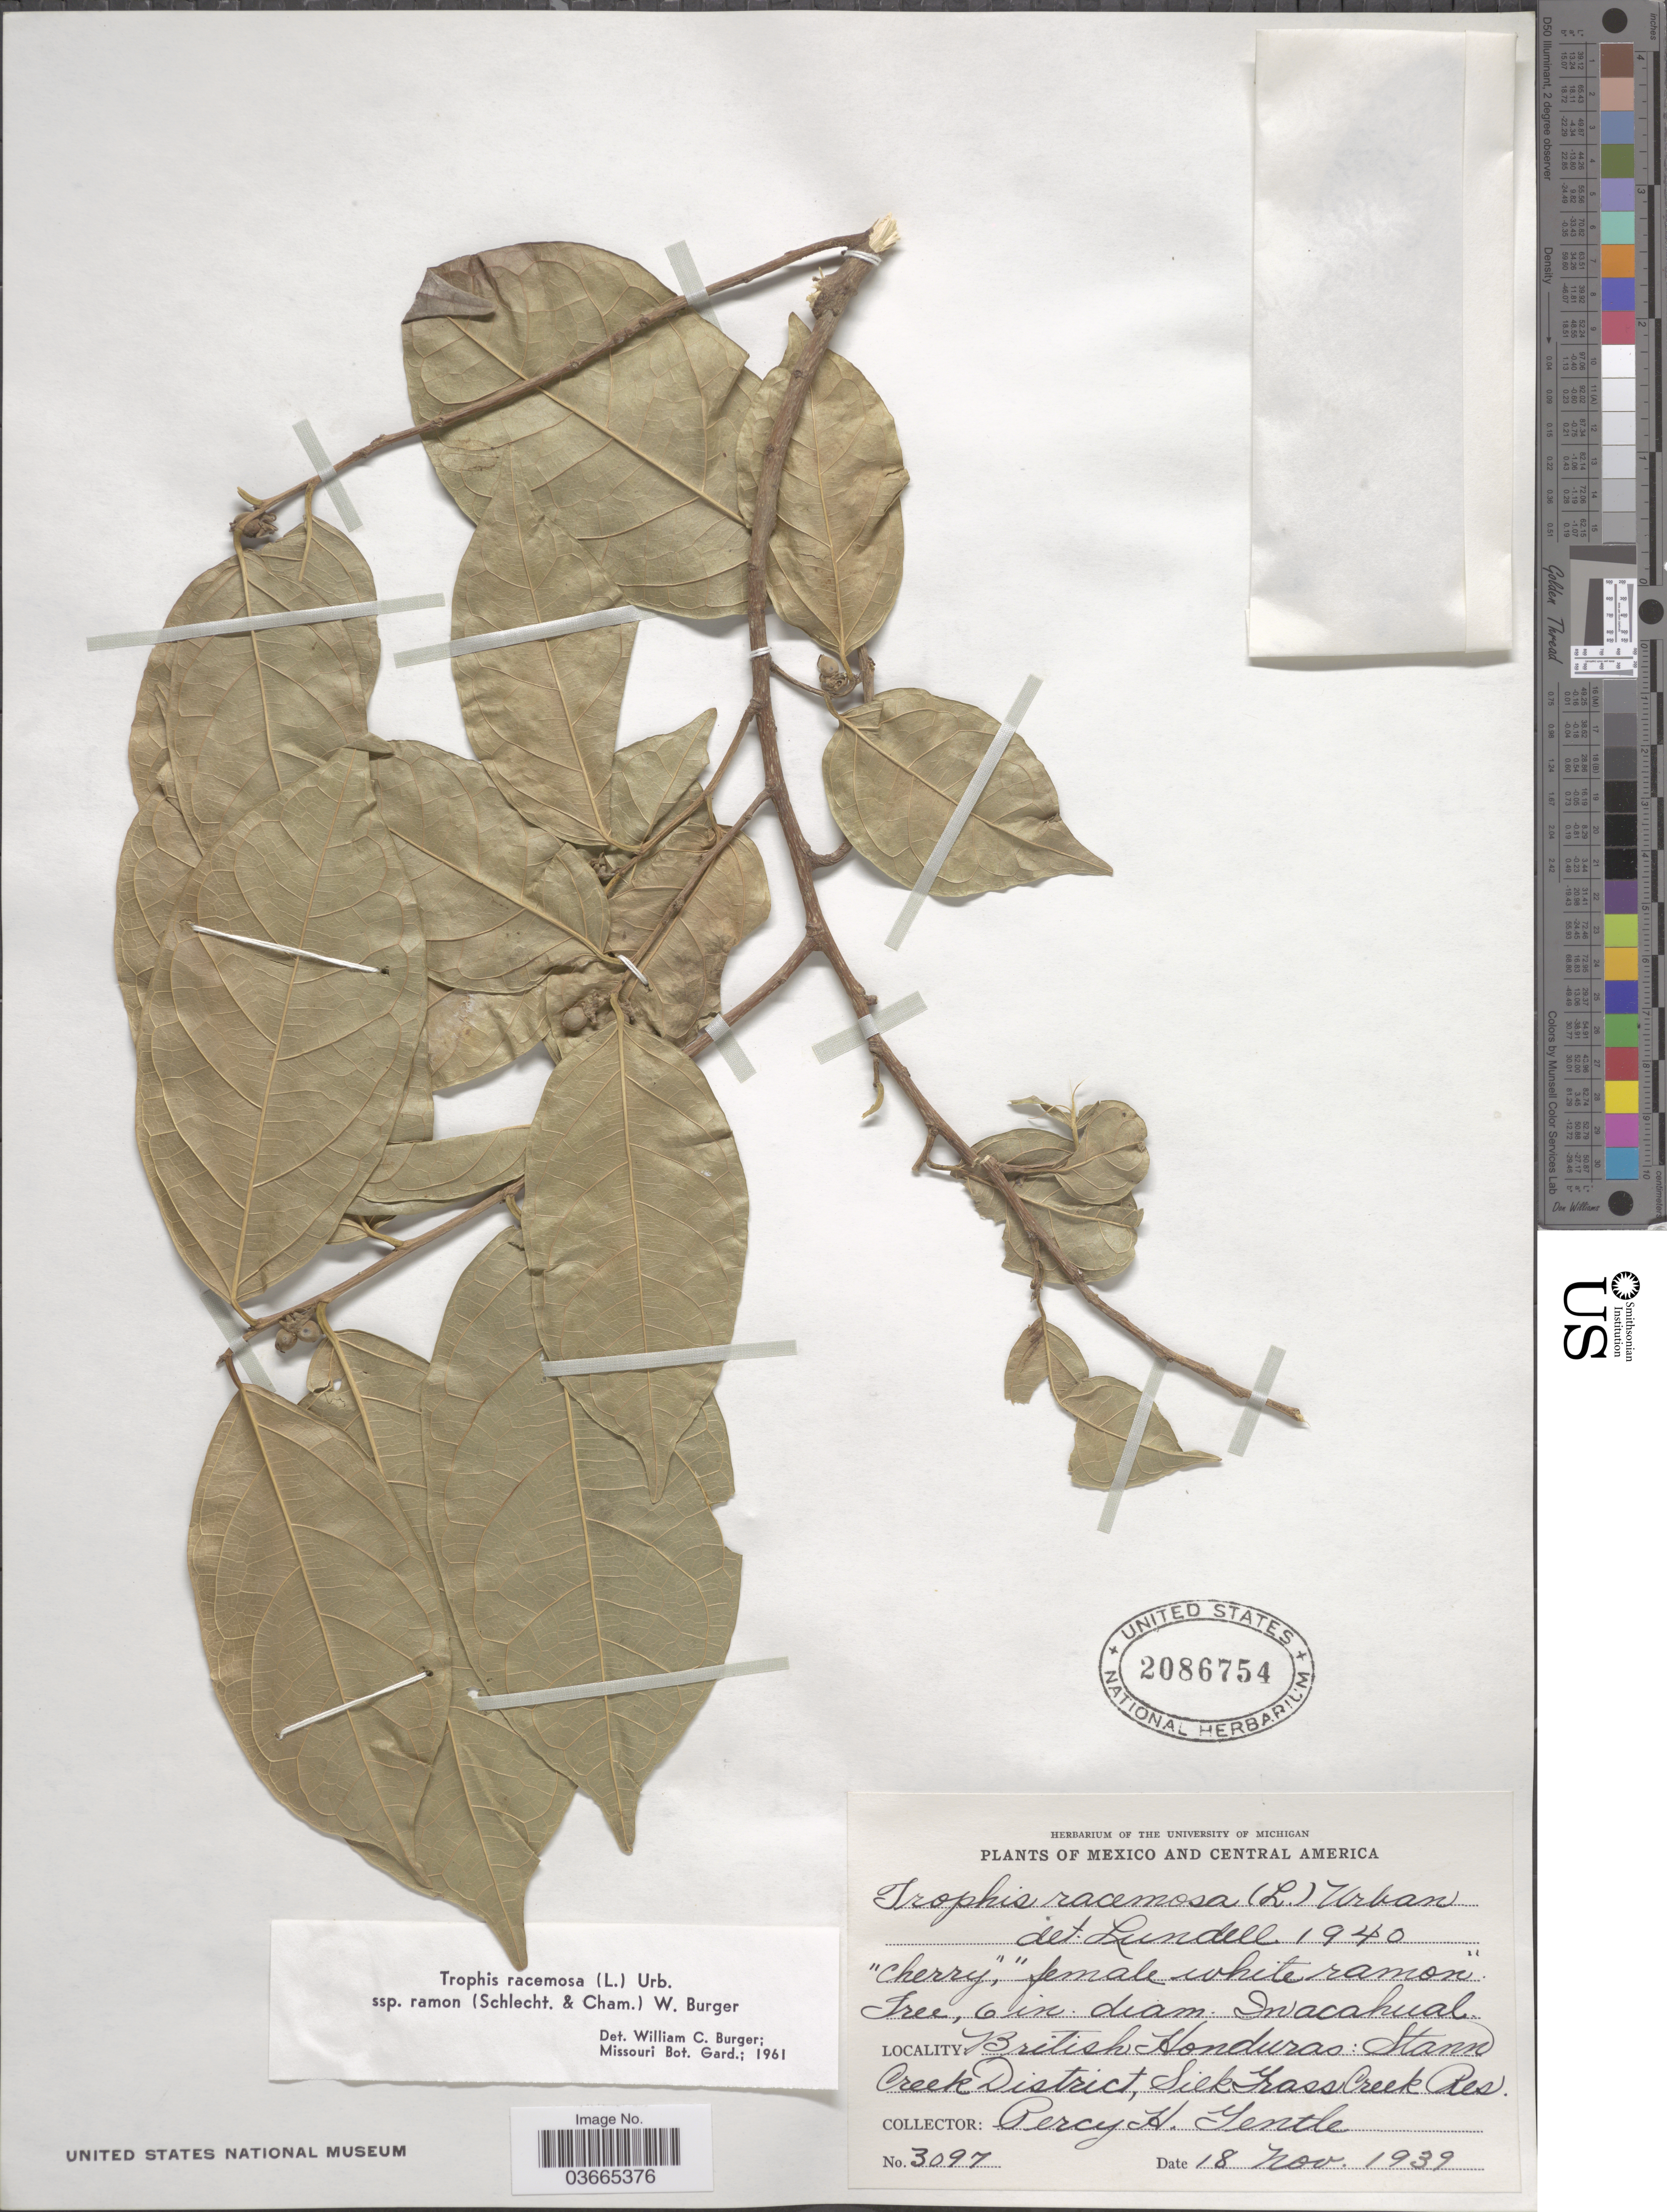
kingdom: Plantae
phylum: Tracheophyta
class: Magnoliopsida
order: Rosales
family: Moraceae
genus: Trophis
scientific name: Trophis racemosa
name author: (L.) Urb.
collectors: P. H. Gentle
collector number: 3097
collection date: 1939-11-18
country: Belize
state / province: Stann Creek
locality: British Honduras: Stann Creek District, Silk Grass Creek Res.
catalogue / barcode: US 2086754